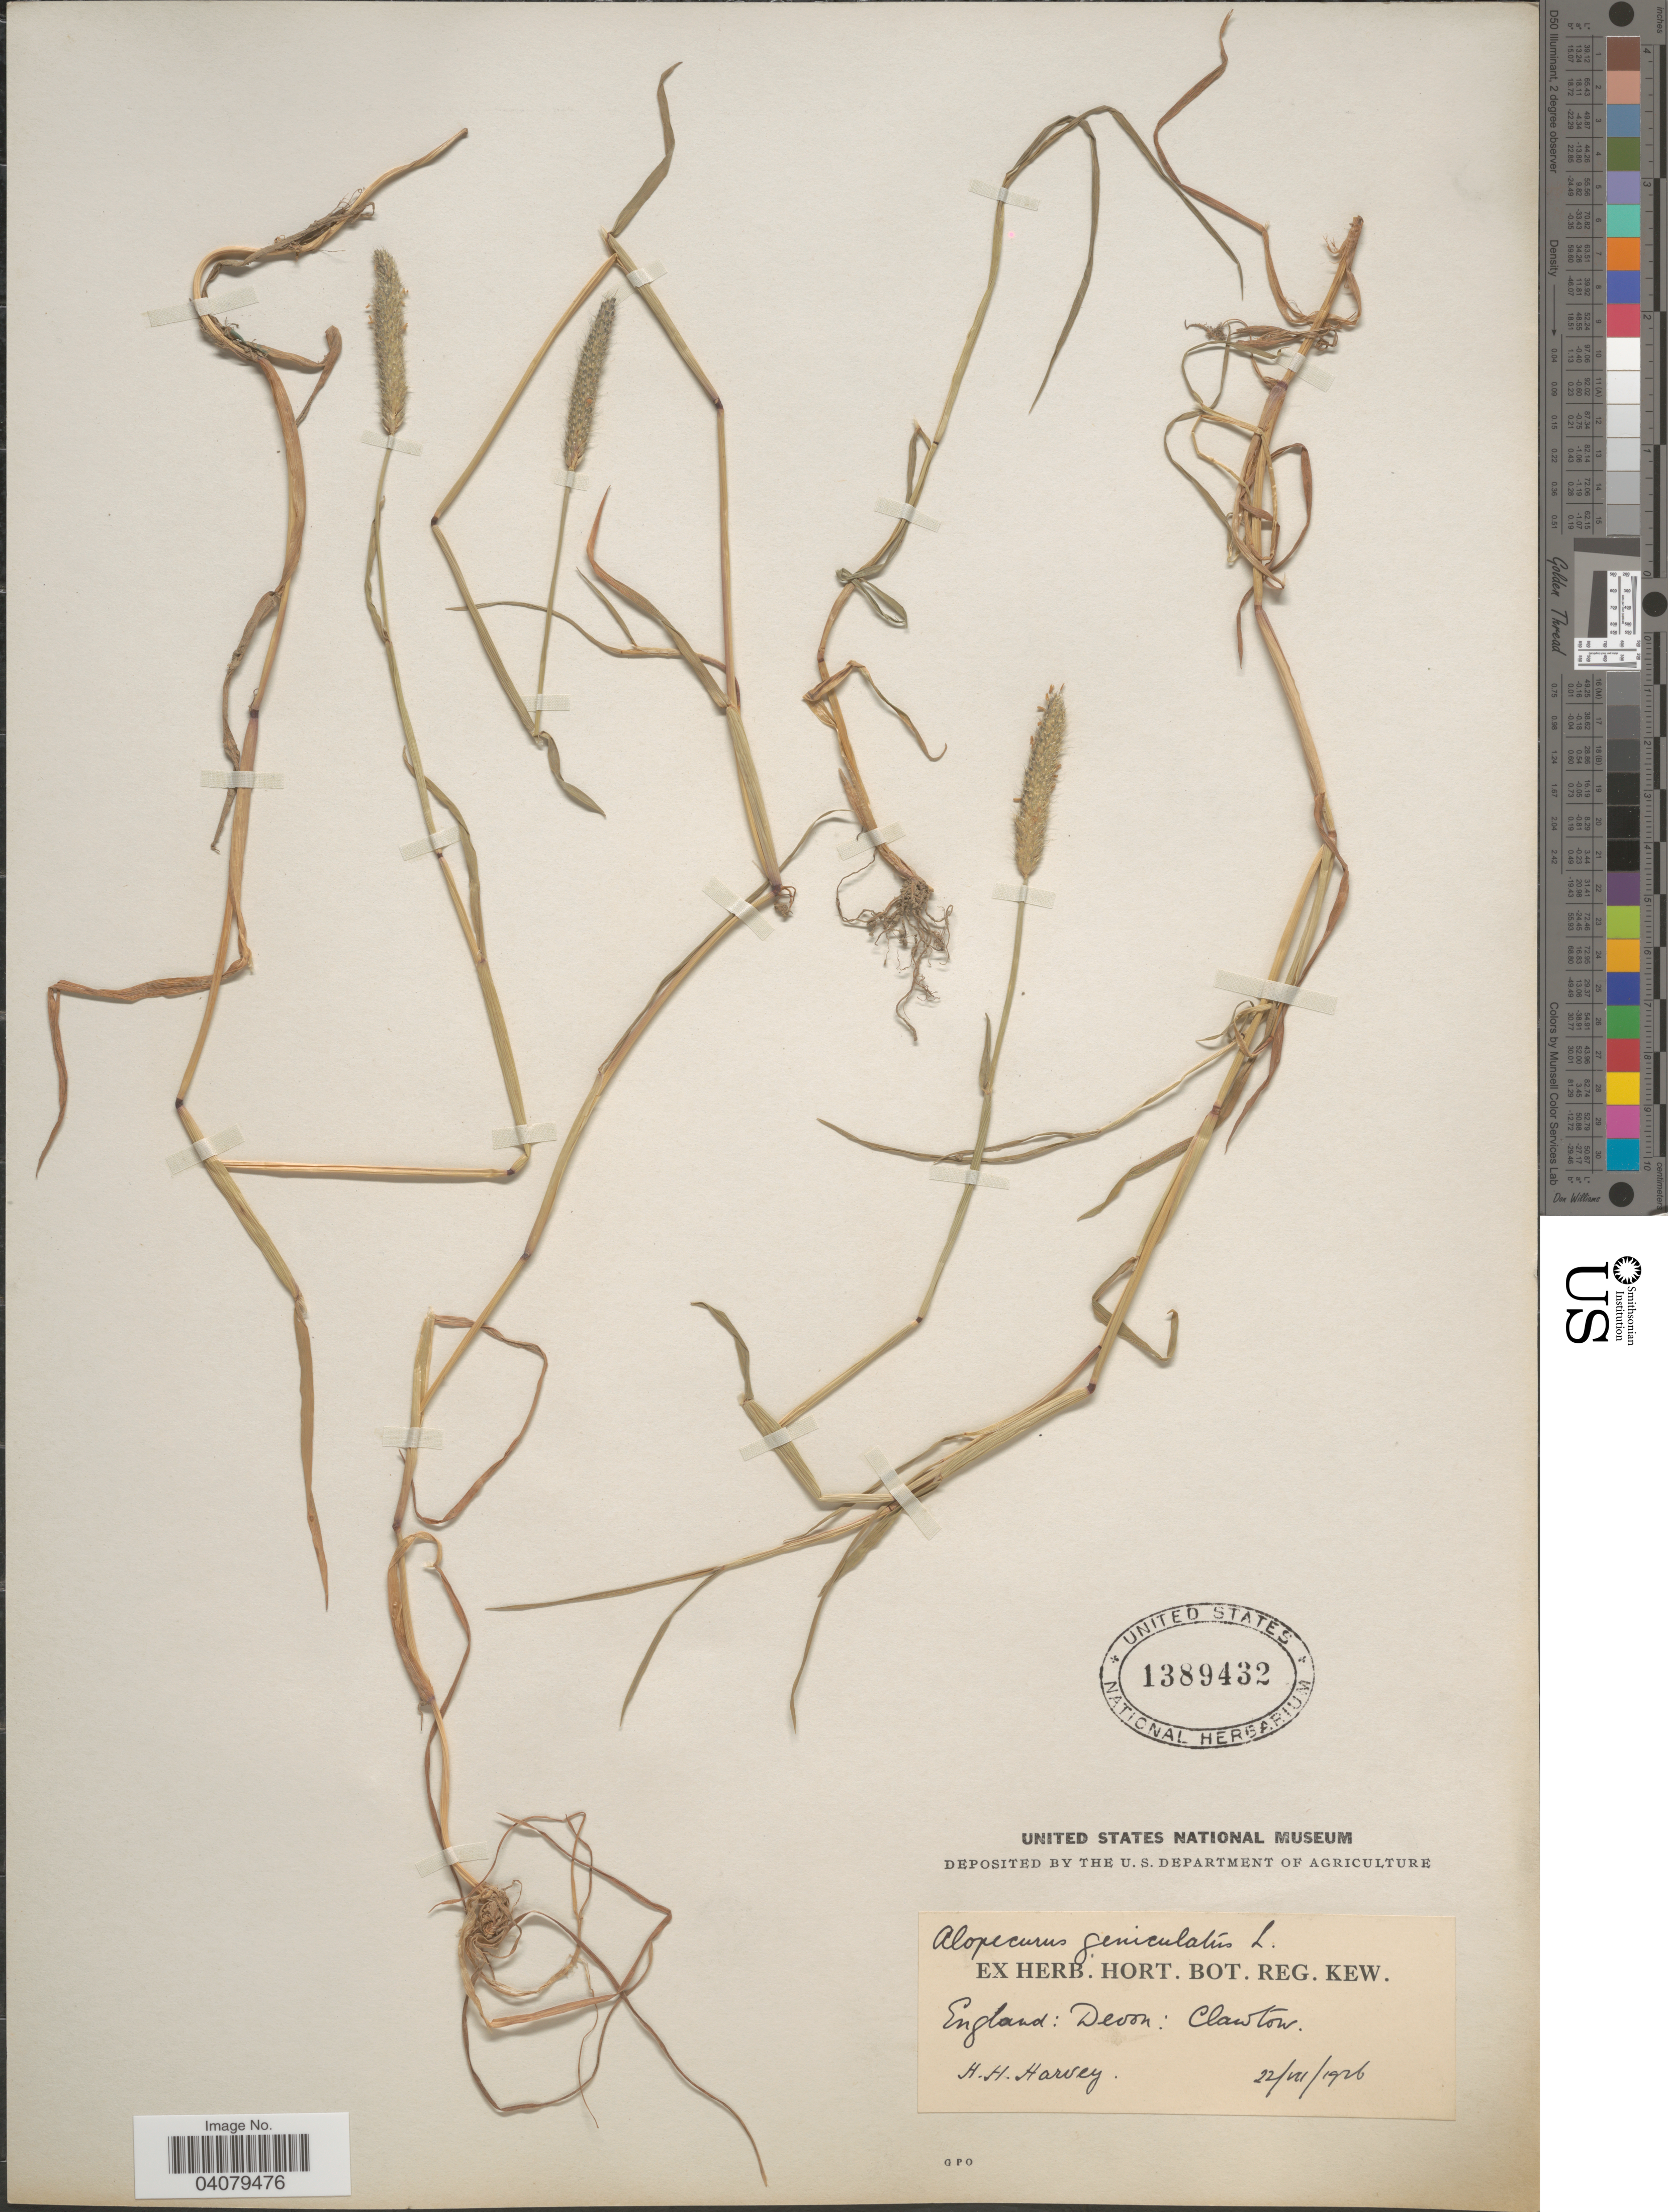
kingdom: Plantae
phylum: Tracheophyta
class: Liliopsida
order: Poales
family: Poaceae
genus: Alopecurus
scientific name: Alopecurus geniculatus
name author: L.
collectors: H. Harvey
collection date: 1926-07-22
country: United Kingdom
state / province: England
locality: Devon: Clawton.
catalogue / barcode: US 1389432